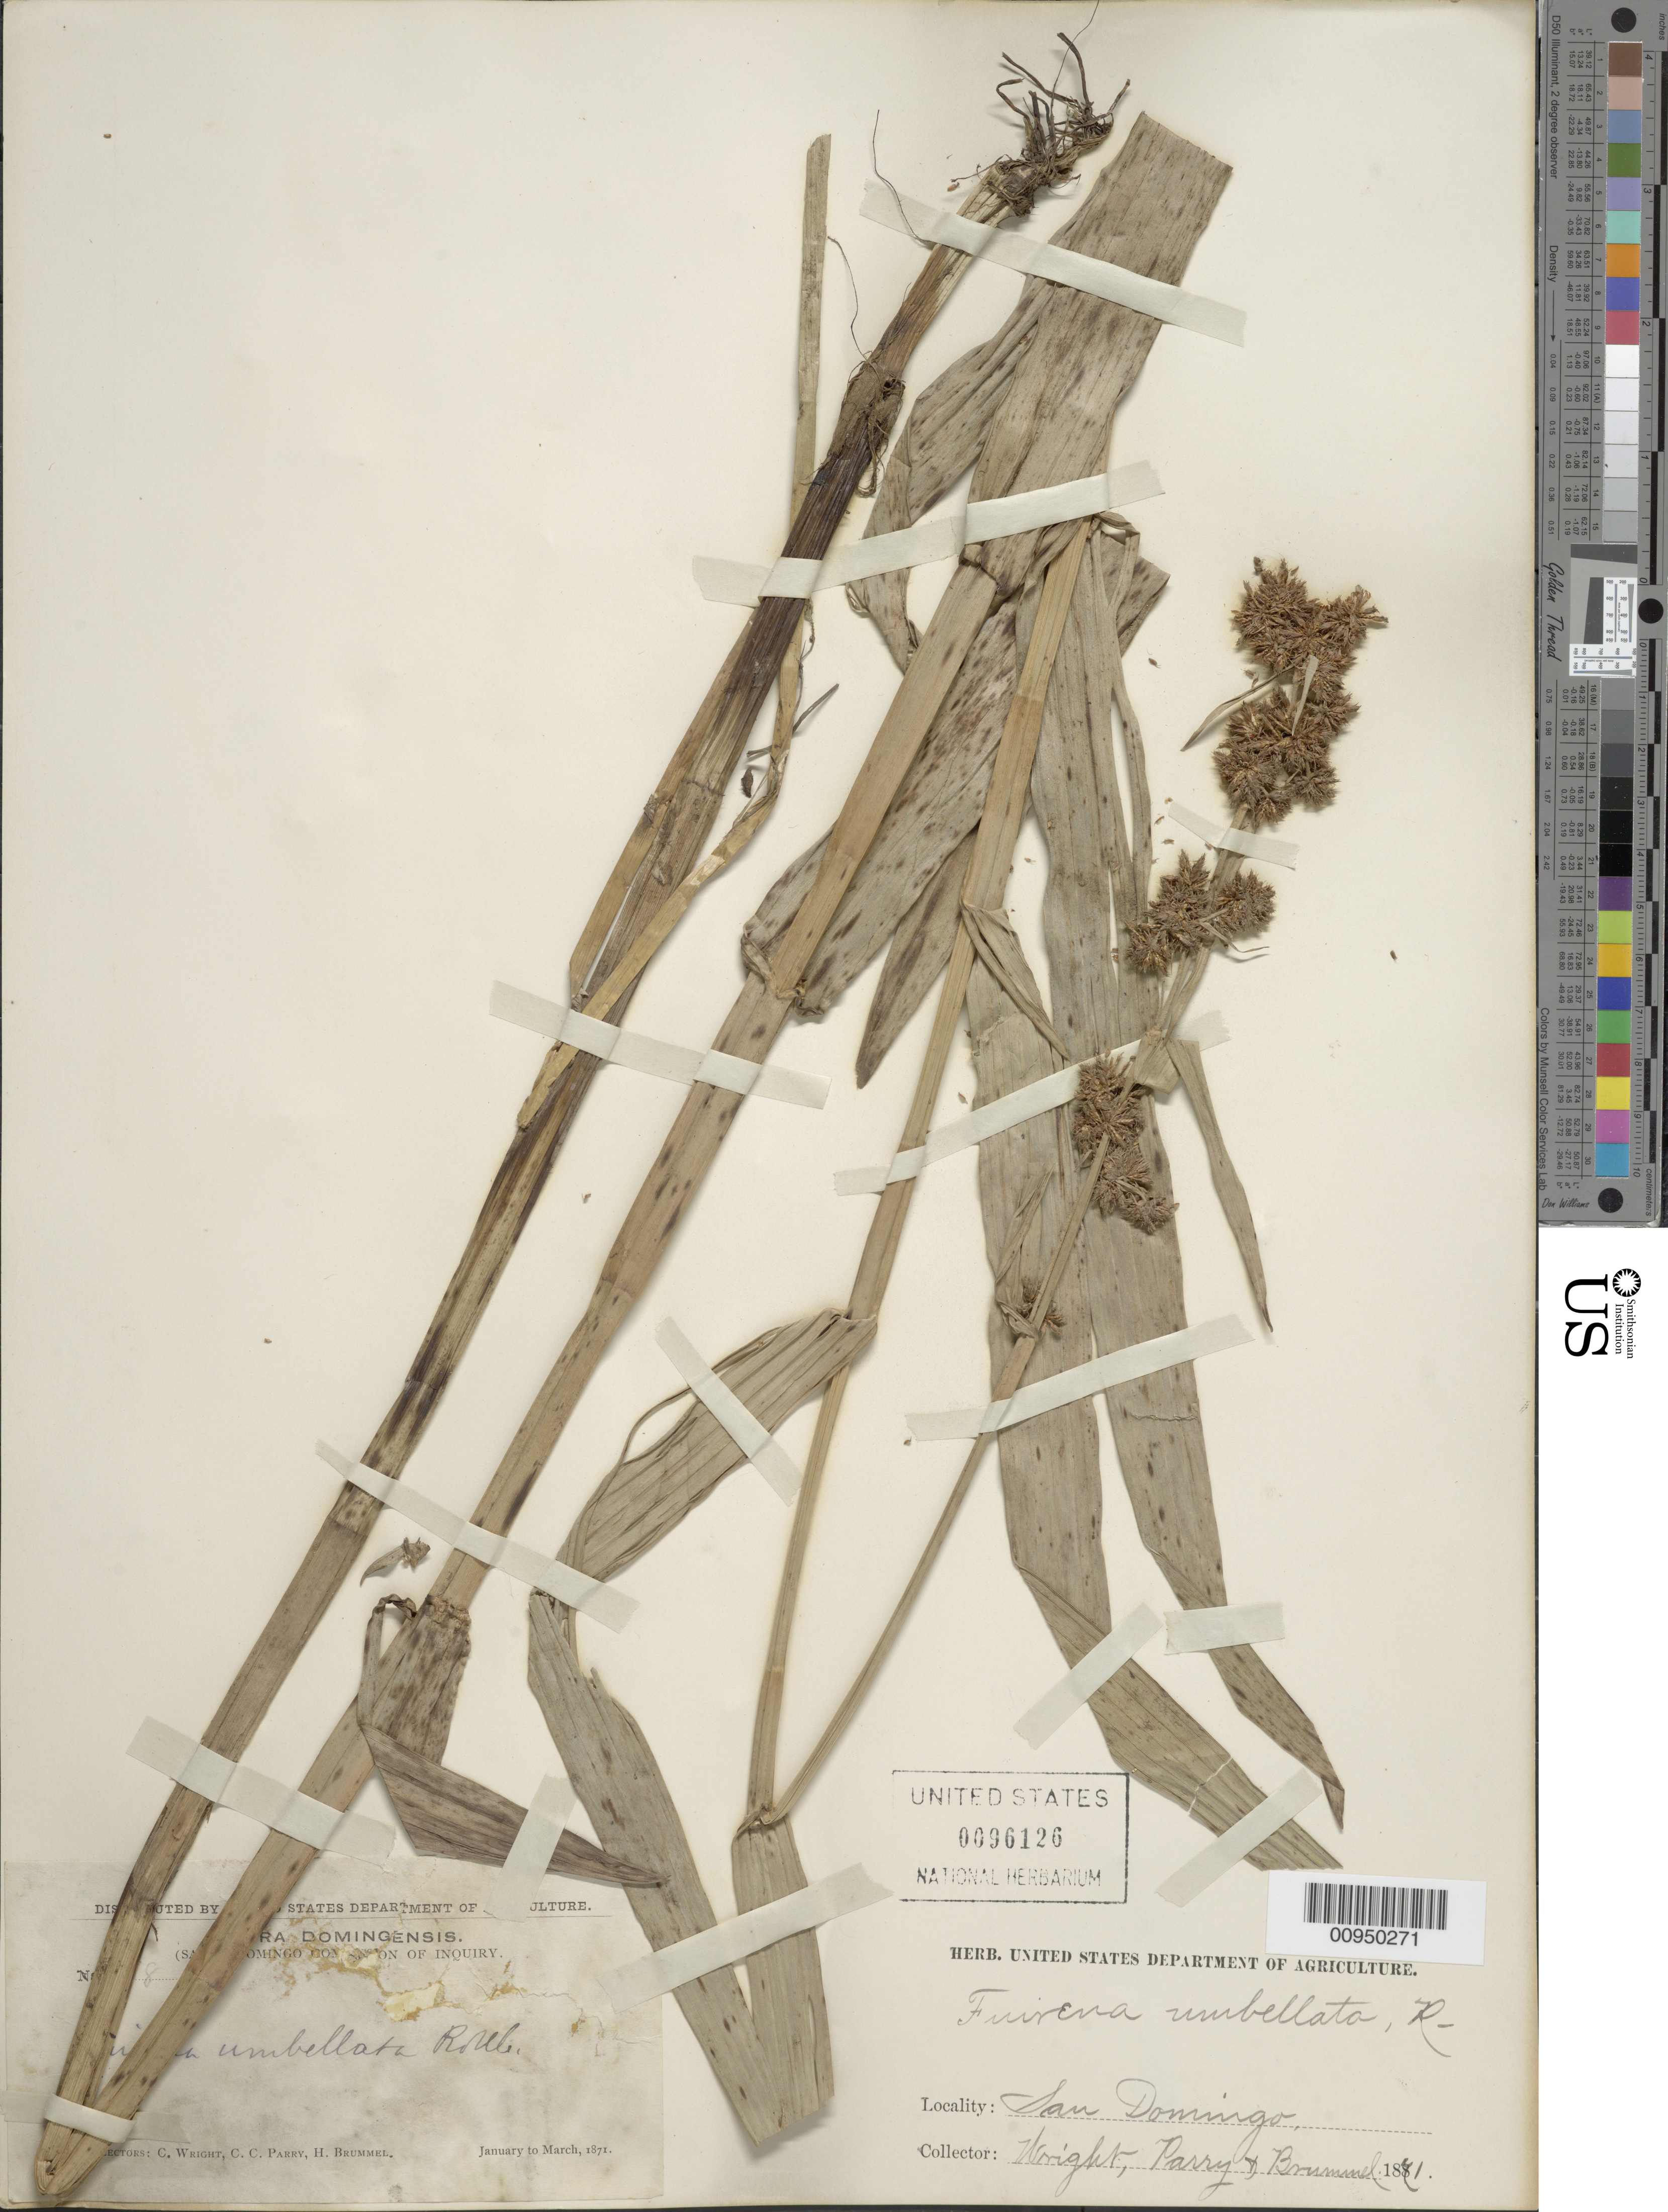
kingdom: Plantae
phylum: Tracheophyta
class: Liliopsida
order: Poales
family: Cyperaceae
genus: Fuirena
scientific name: Fuirena umbellata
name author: Rottb.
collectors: C. Wright, C. C. Parry & H. Brummel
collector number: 398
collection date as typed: Jan 1871 to -- Mar 1871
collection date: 1871-01/1871-03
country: Dominican Republic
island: Hispaniola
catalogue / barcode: US 96126